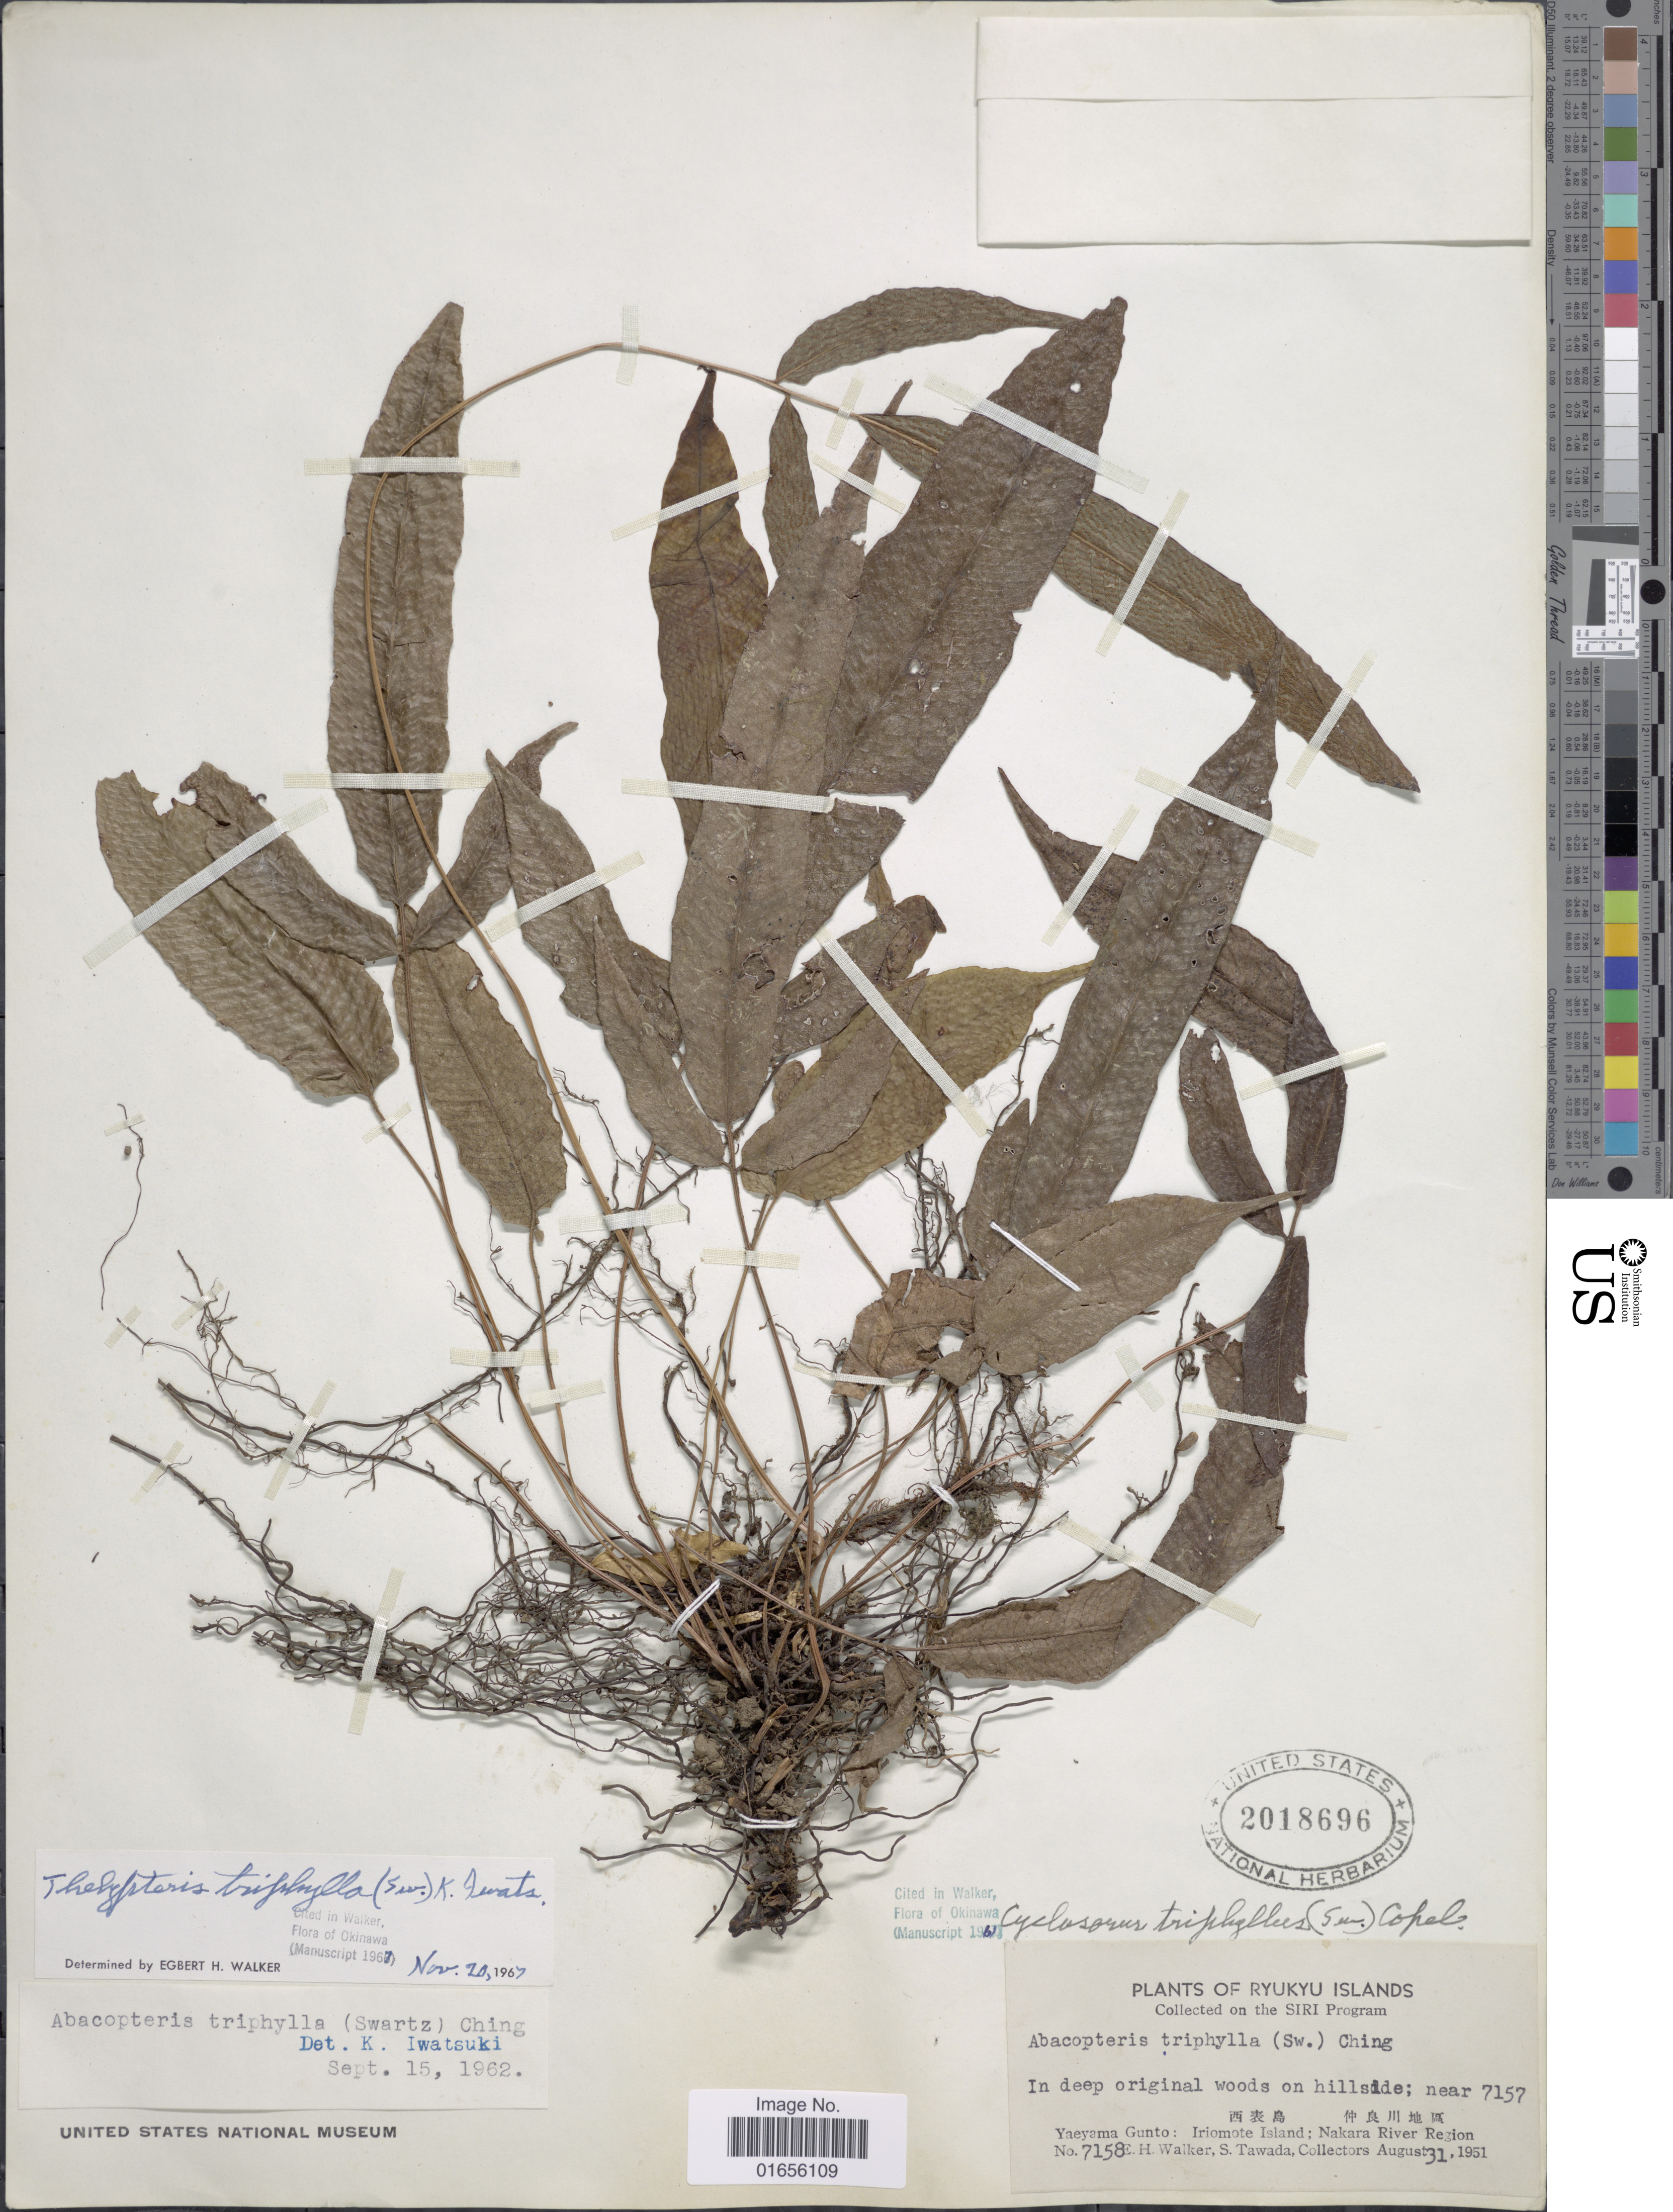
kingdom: Plantae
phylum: Tracheophyta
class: Polypodiopsida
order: Polypodiales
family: Thelypteridaceae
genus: Pronephrium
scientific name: Pronephrium triphyllum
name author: (Sw.) Holttum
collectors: E. H. Walker & S. Tawada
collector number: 7158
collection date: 1951-08-31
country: Japan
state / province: Okinawa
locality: Ryukyu Islands, Yaeyama Gunto: Iriomte Island; Nakara River Region, in deep original woods on hillside; near 7157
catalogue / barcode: US 2018696